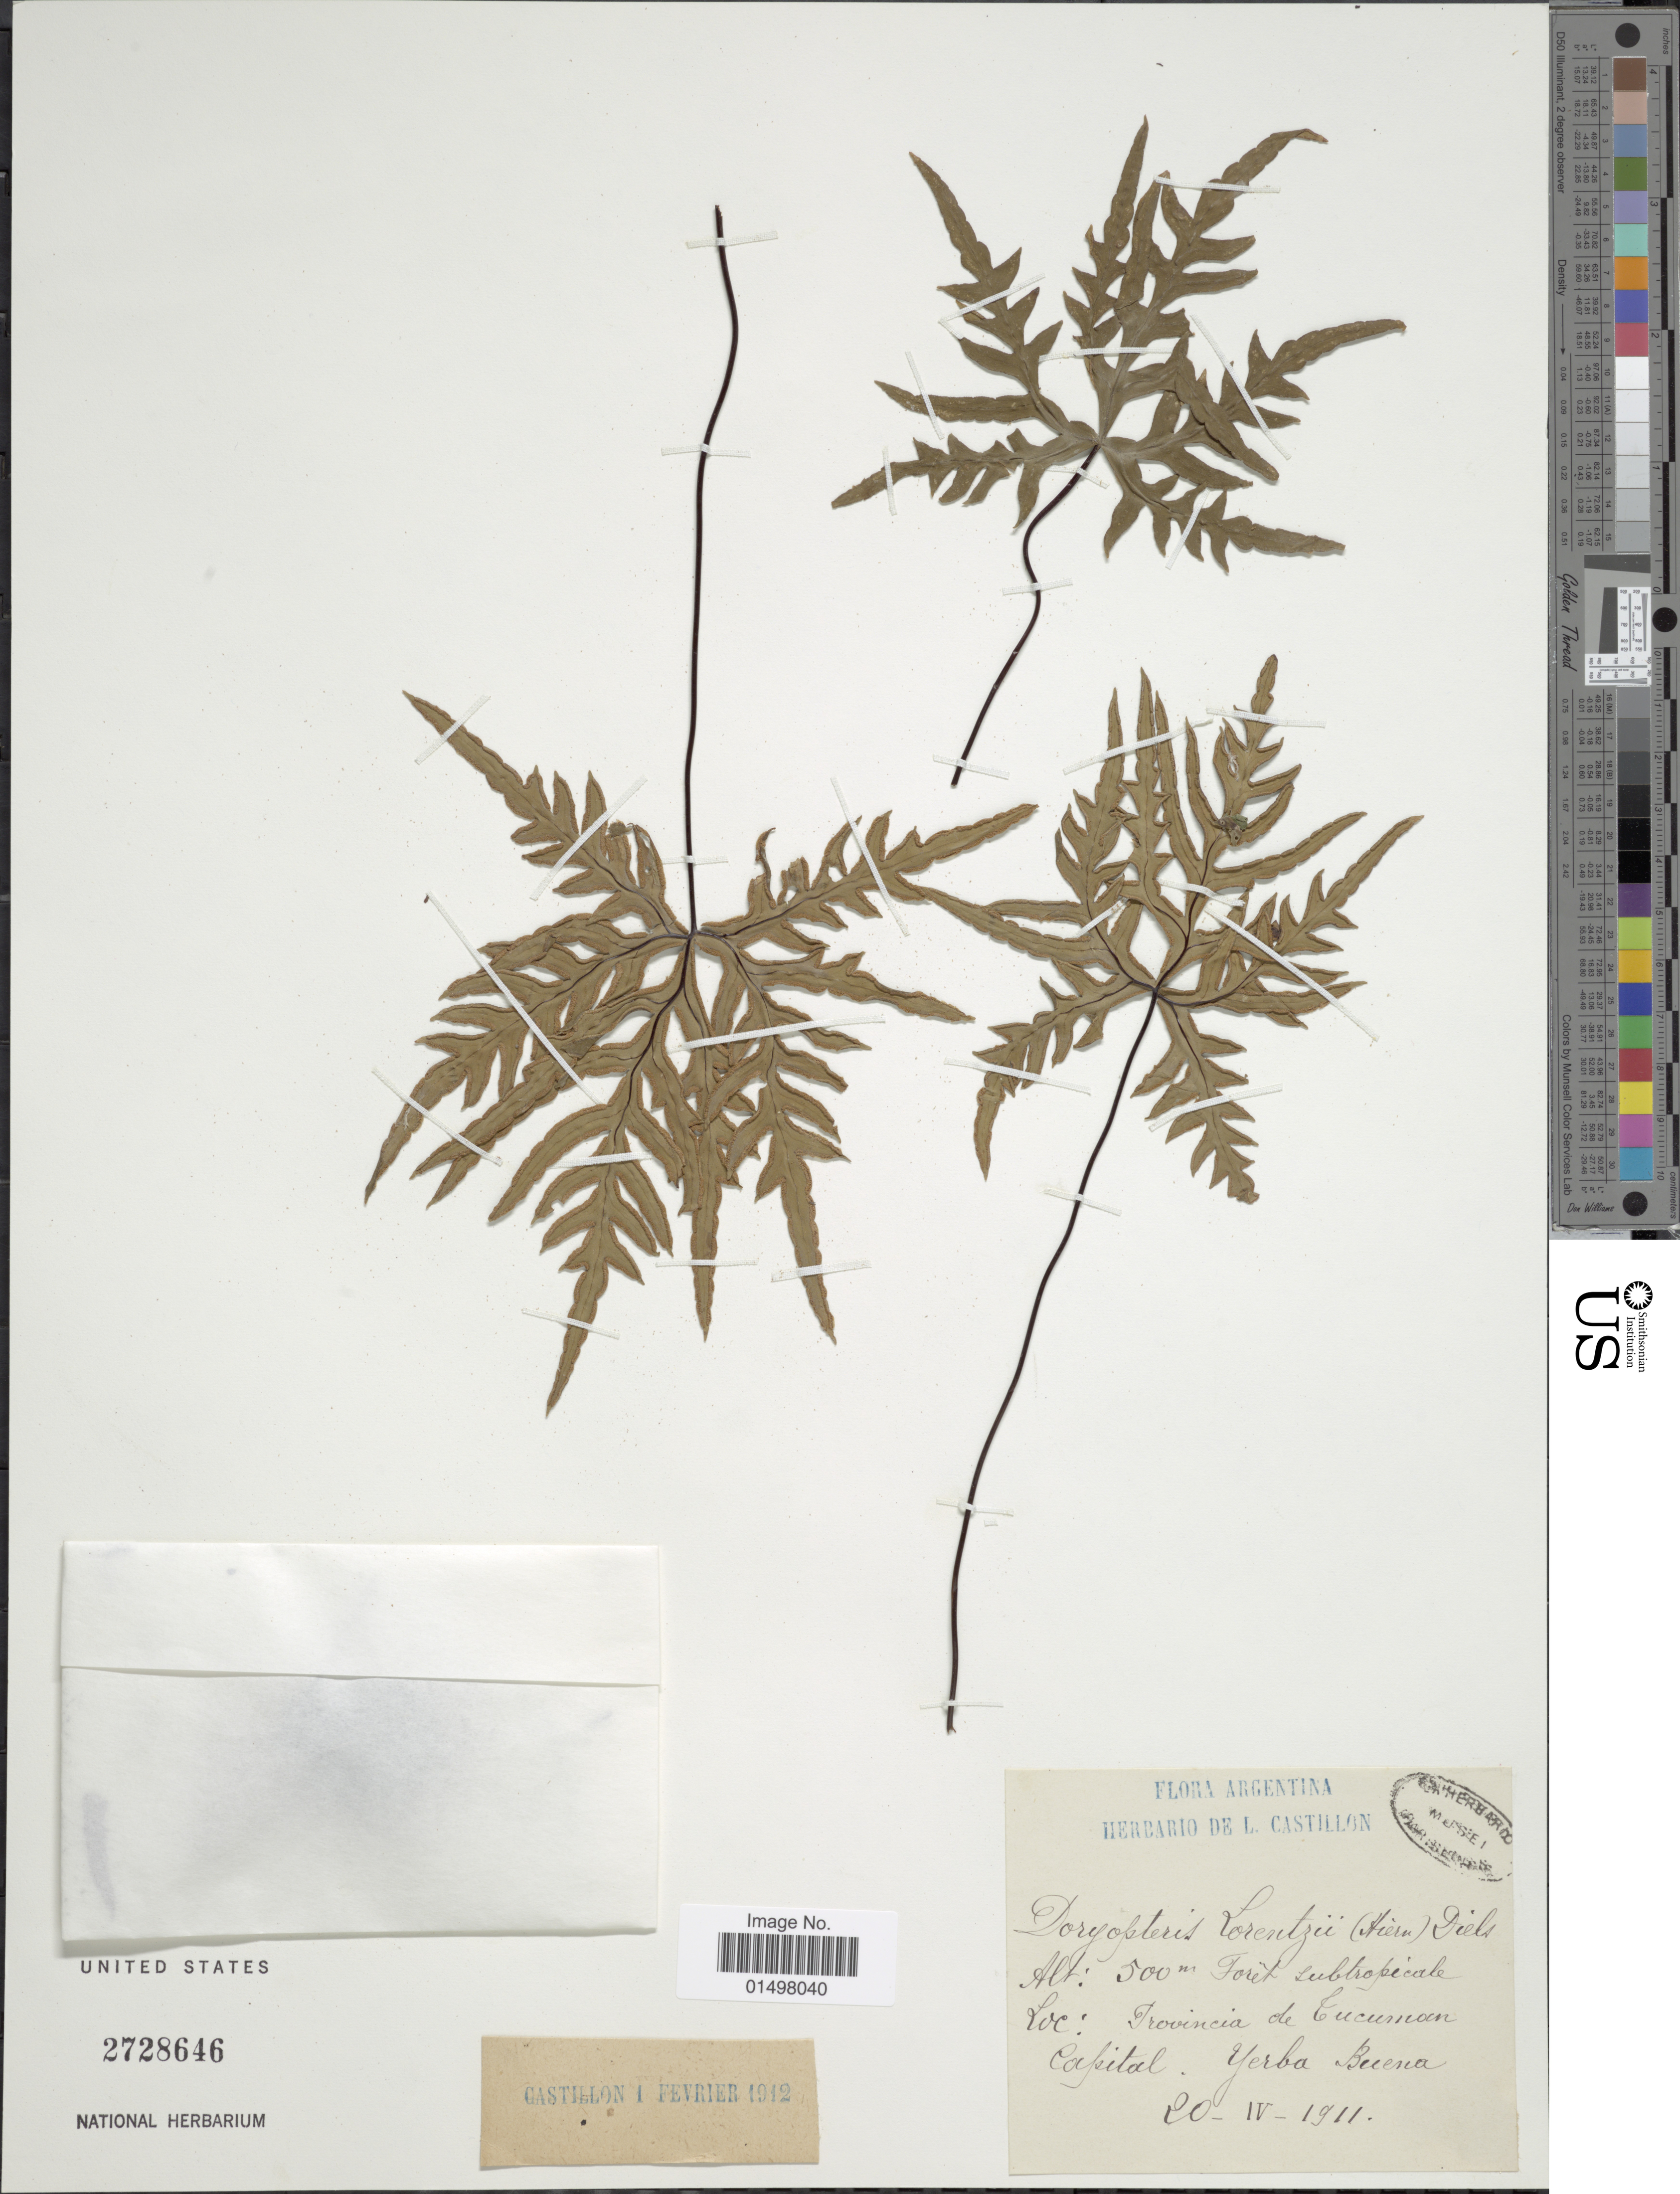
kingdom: Plantae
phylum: Tracheophyta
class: Polypodiopsida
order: Polypodiales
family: Pteridaceae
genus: Doryopteris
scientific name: Doryopteris lorentzii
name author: (Diels) Hieron.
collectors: ex herb. L. Castillon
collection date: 1911-04-20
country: Argentina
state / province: Tucuman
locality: Provincia de Tucuman. Capital. Yerba Buena.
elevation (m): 500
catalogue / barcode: US 2728646